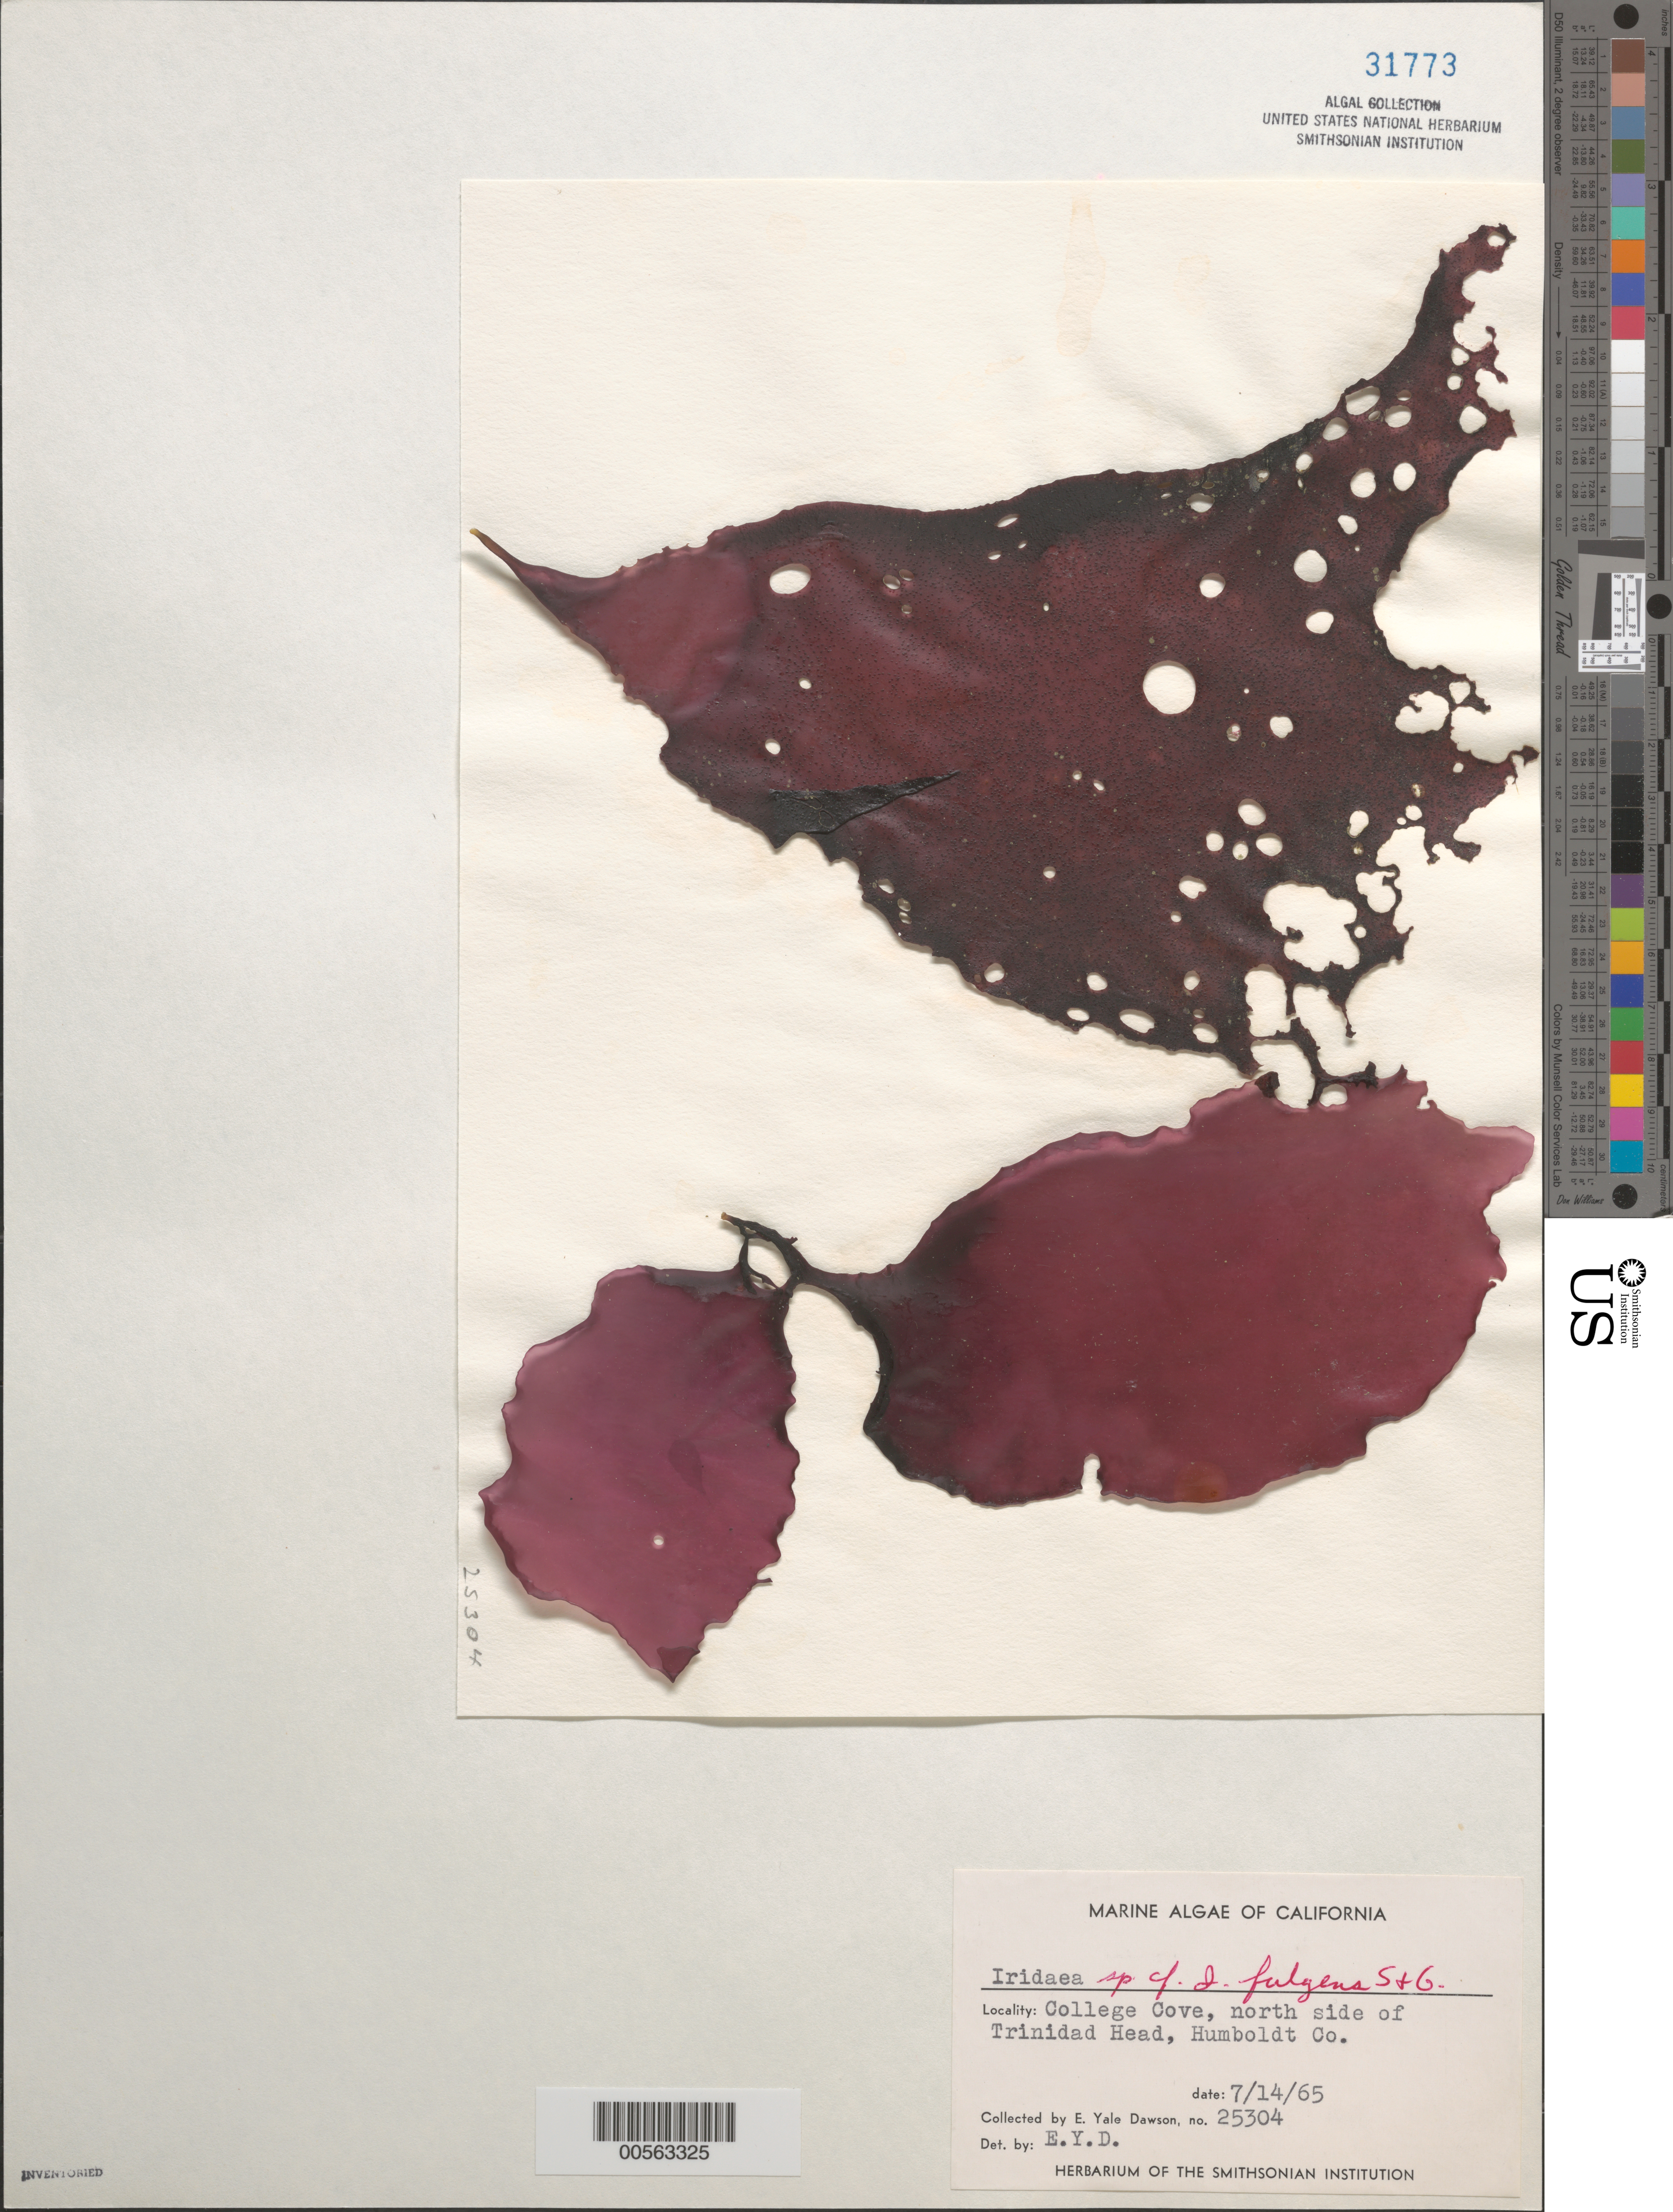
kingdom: Plantae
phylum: Rhodophyta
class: Florideophyceae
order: Gigartinales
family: Gigartinaceae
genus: Mazzaella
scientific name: Mazzaella splendens var. fulgens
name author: (Setchell & N.L. Gardner) Hughey & Hommersand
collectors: E. Y. Dawson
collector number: EYD 25304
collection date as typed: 14 Jul 1965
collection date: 1965-07-14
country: United States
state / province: California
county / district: Humboldt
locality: College Cove, north side of Trinidad Head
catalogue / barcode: US 31773